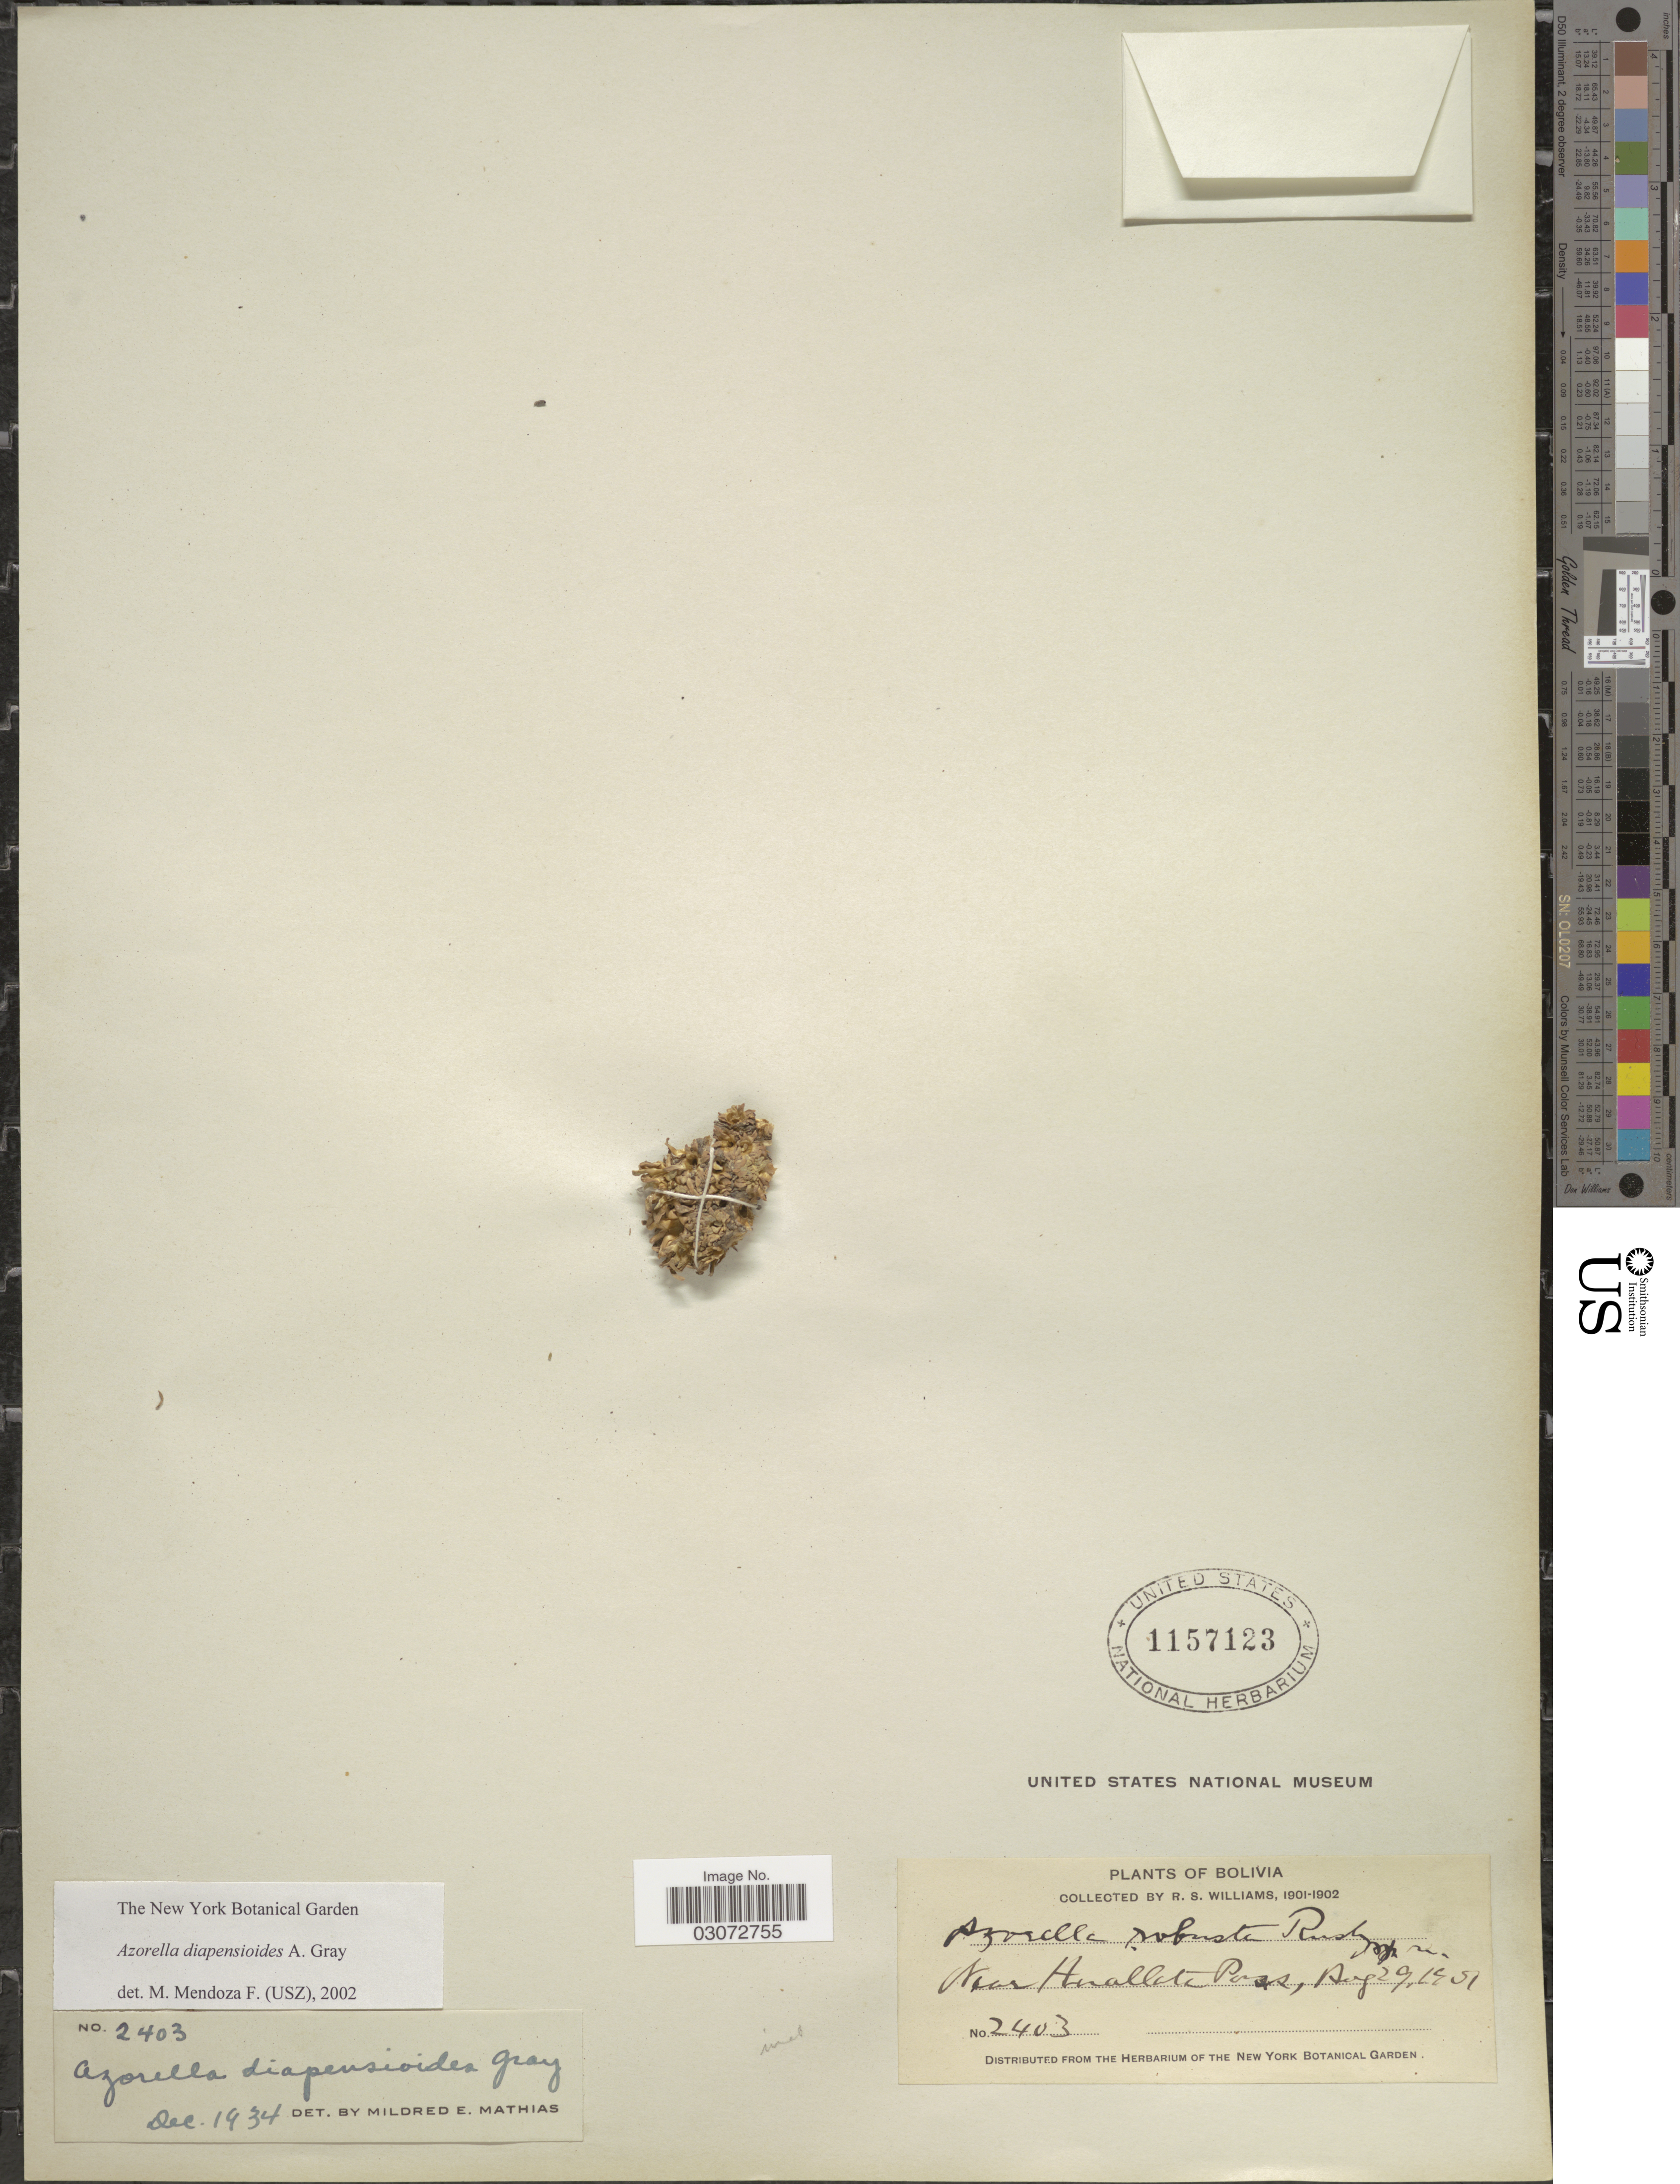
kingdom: Plantae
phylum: Tracheophyta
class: Magnoliopsida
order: Apiales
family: Apiaceae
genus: Azorella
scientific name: Azorella diapensioides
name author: A. Gray in Wilkes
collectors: R. S. Williams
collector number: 2403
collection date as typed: Aug. 29, 1901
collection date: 1901-08-29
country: Bolivia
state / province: La Páz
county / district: Larecaja/Omasuyos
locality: Near Huallata Pass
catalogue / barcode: US 1157123